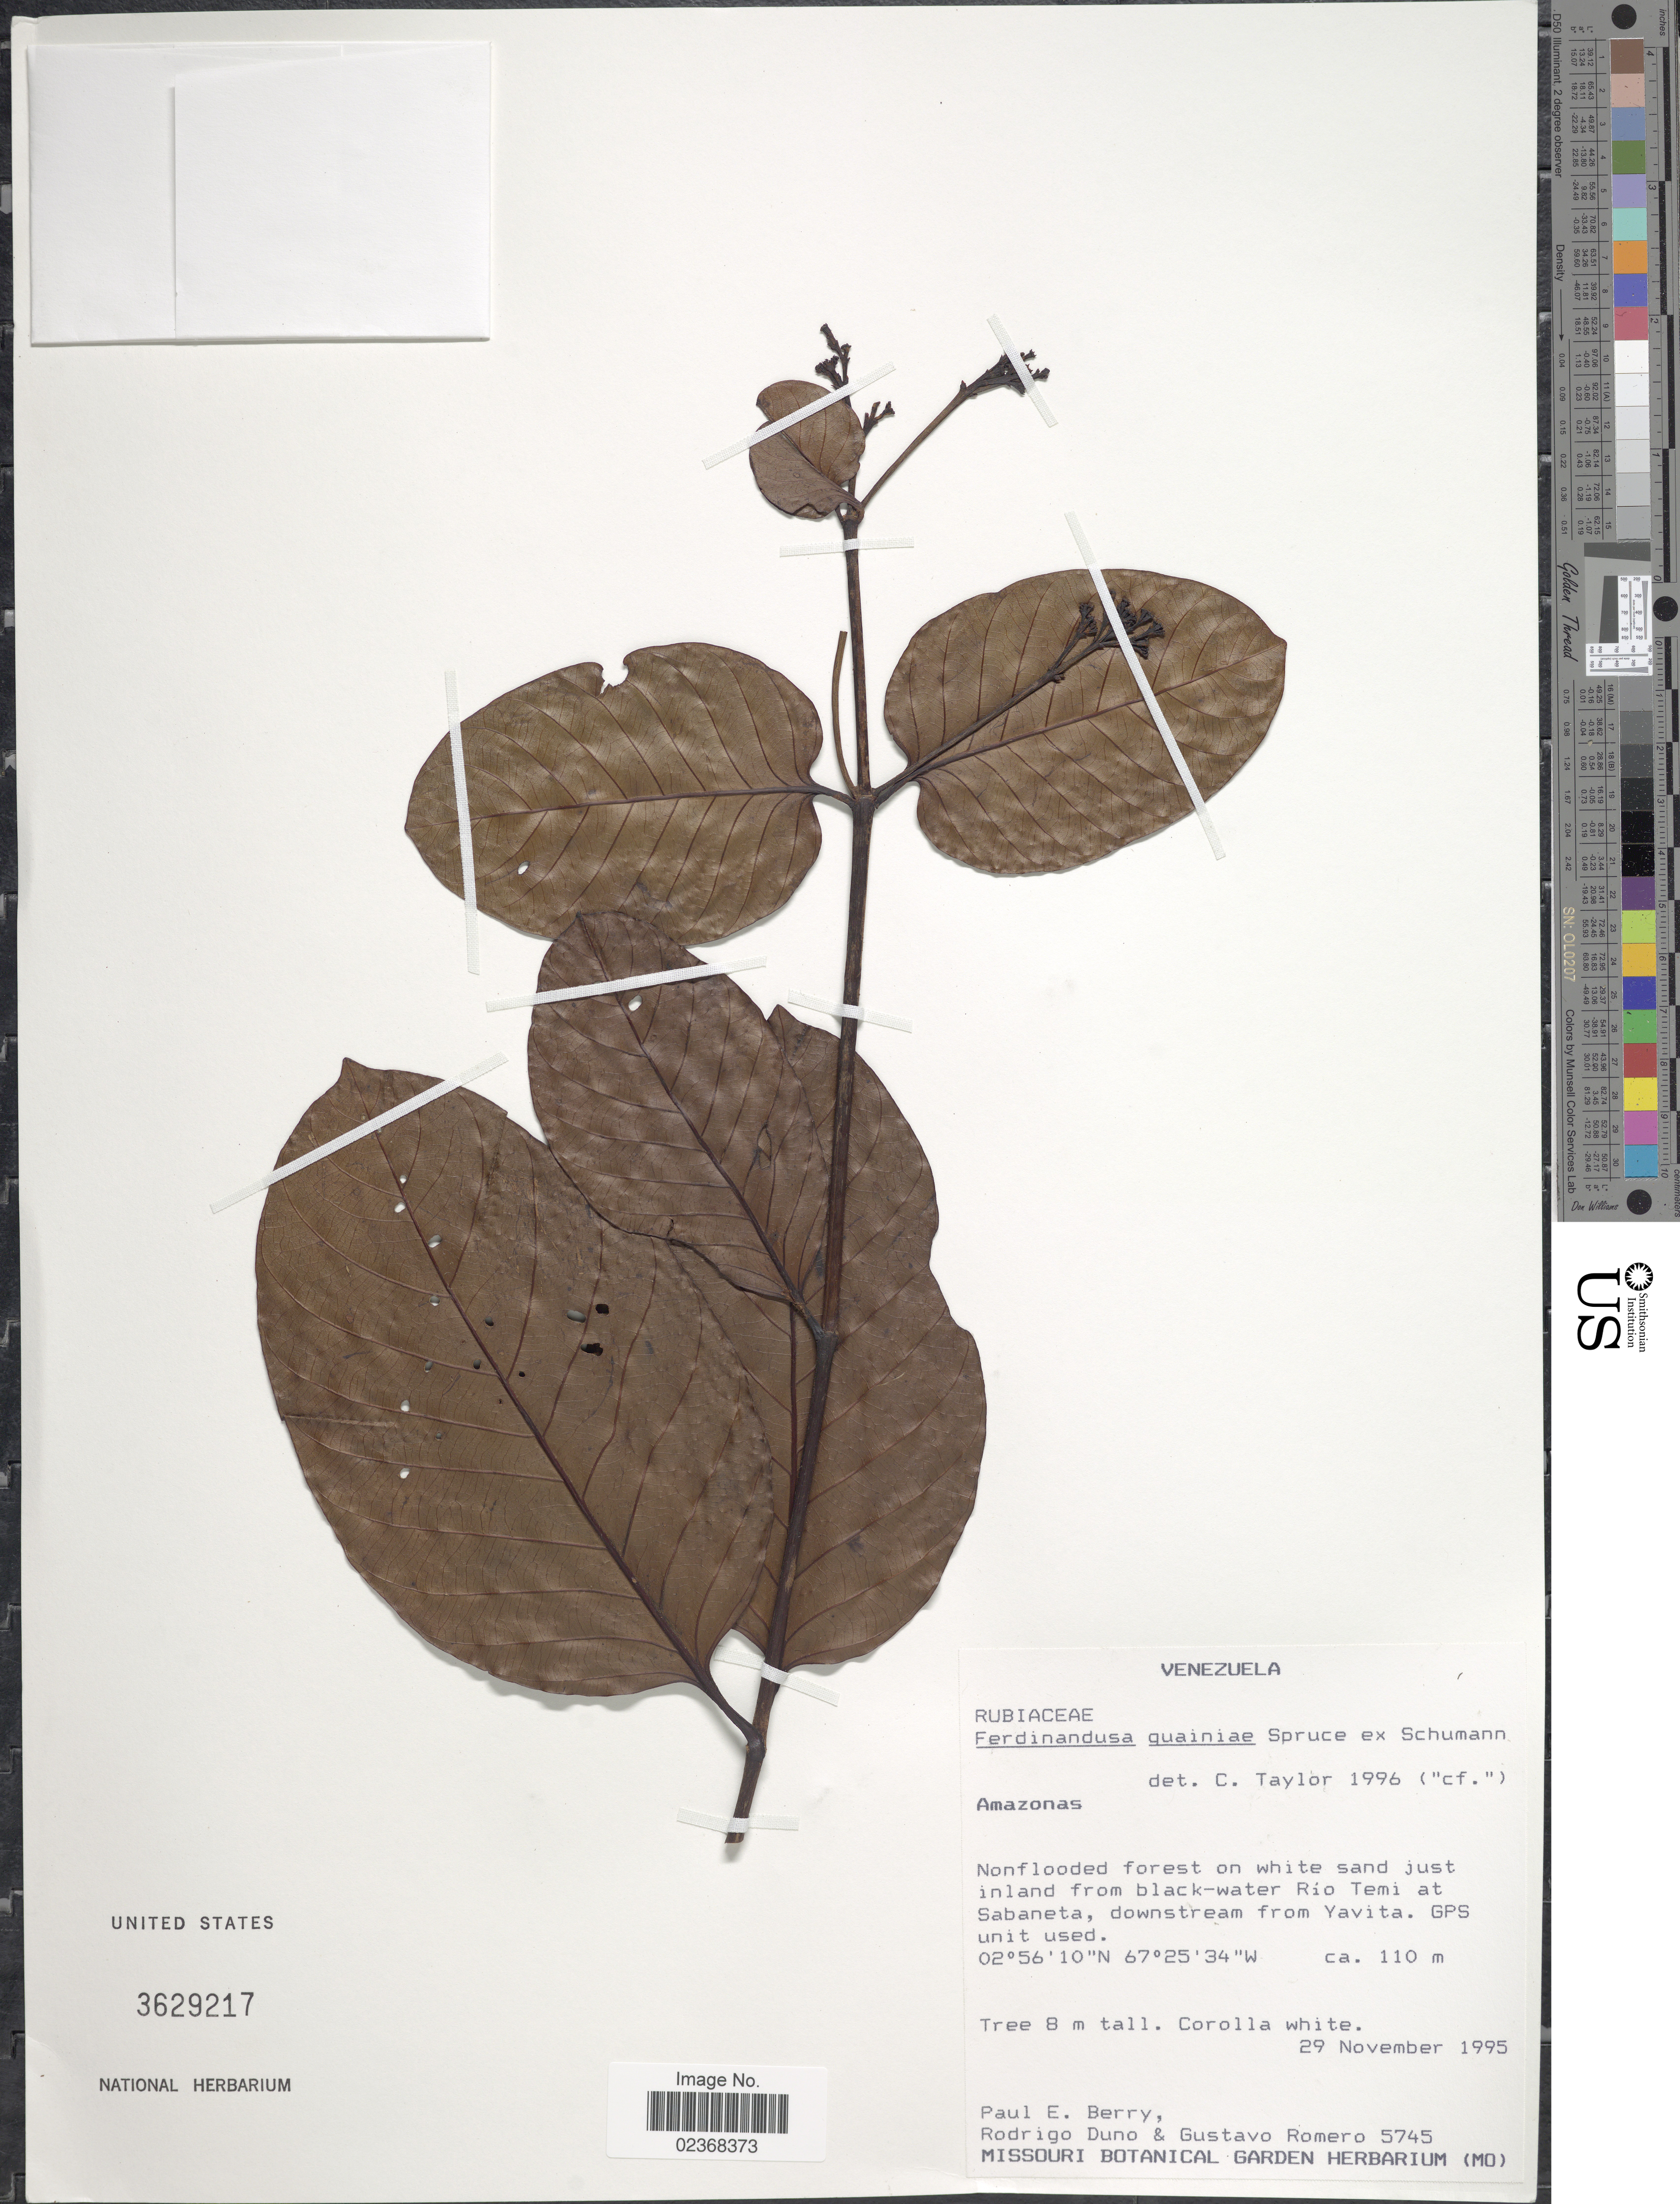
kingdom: Plantae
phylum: Tracheophyta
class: Magnoliopsida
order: Gentianales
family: Rubiaceae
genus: Ferdinandusa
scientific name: Ferdinandusa guainiae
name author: Spruce ex K. Schum.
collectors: P. E. Berry, R. Duno de Stefano & G. Romero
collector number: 5745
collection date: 1995-11-29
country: Venezuela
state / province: Amazonas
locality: Nonflooded forest on white sand just inland from black-water Rio Temi at Sabaneta, downstream from Yavita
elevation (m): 110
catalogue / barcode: US 3629217